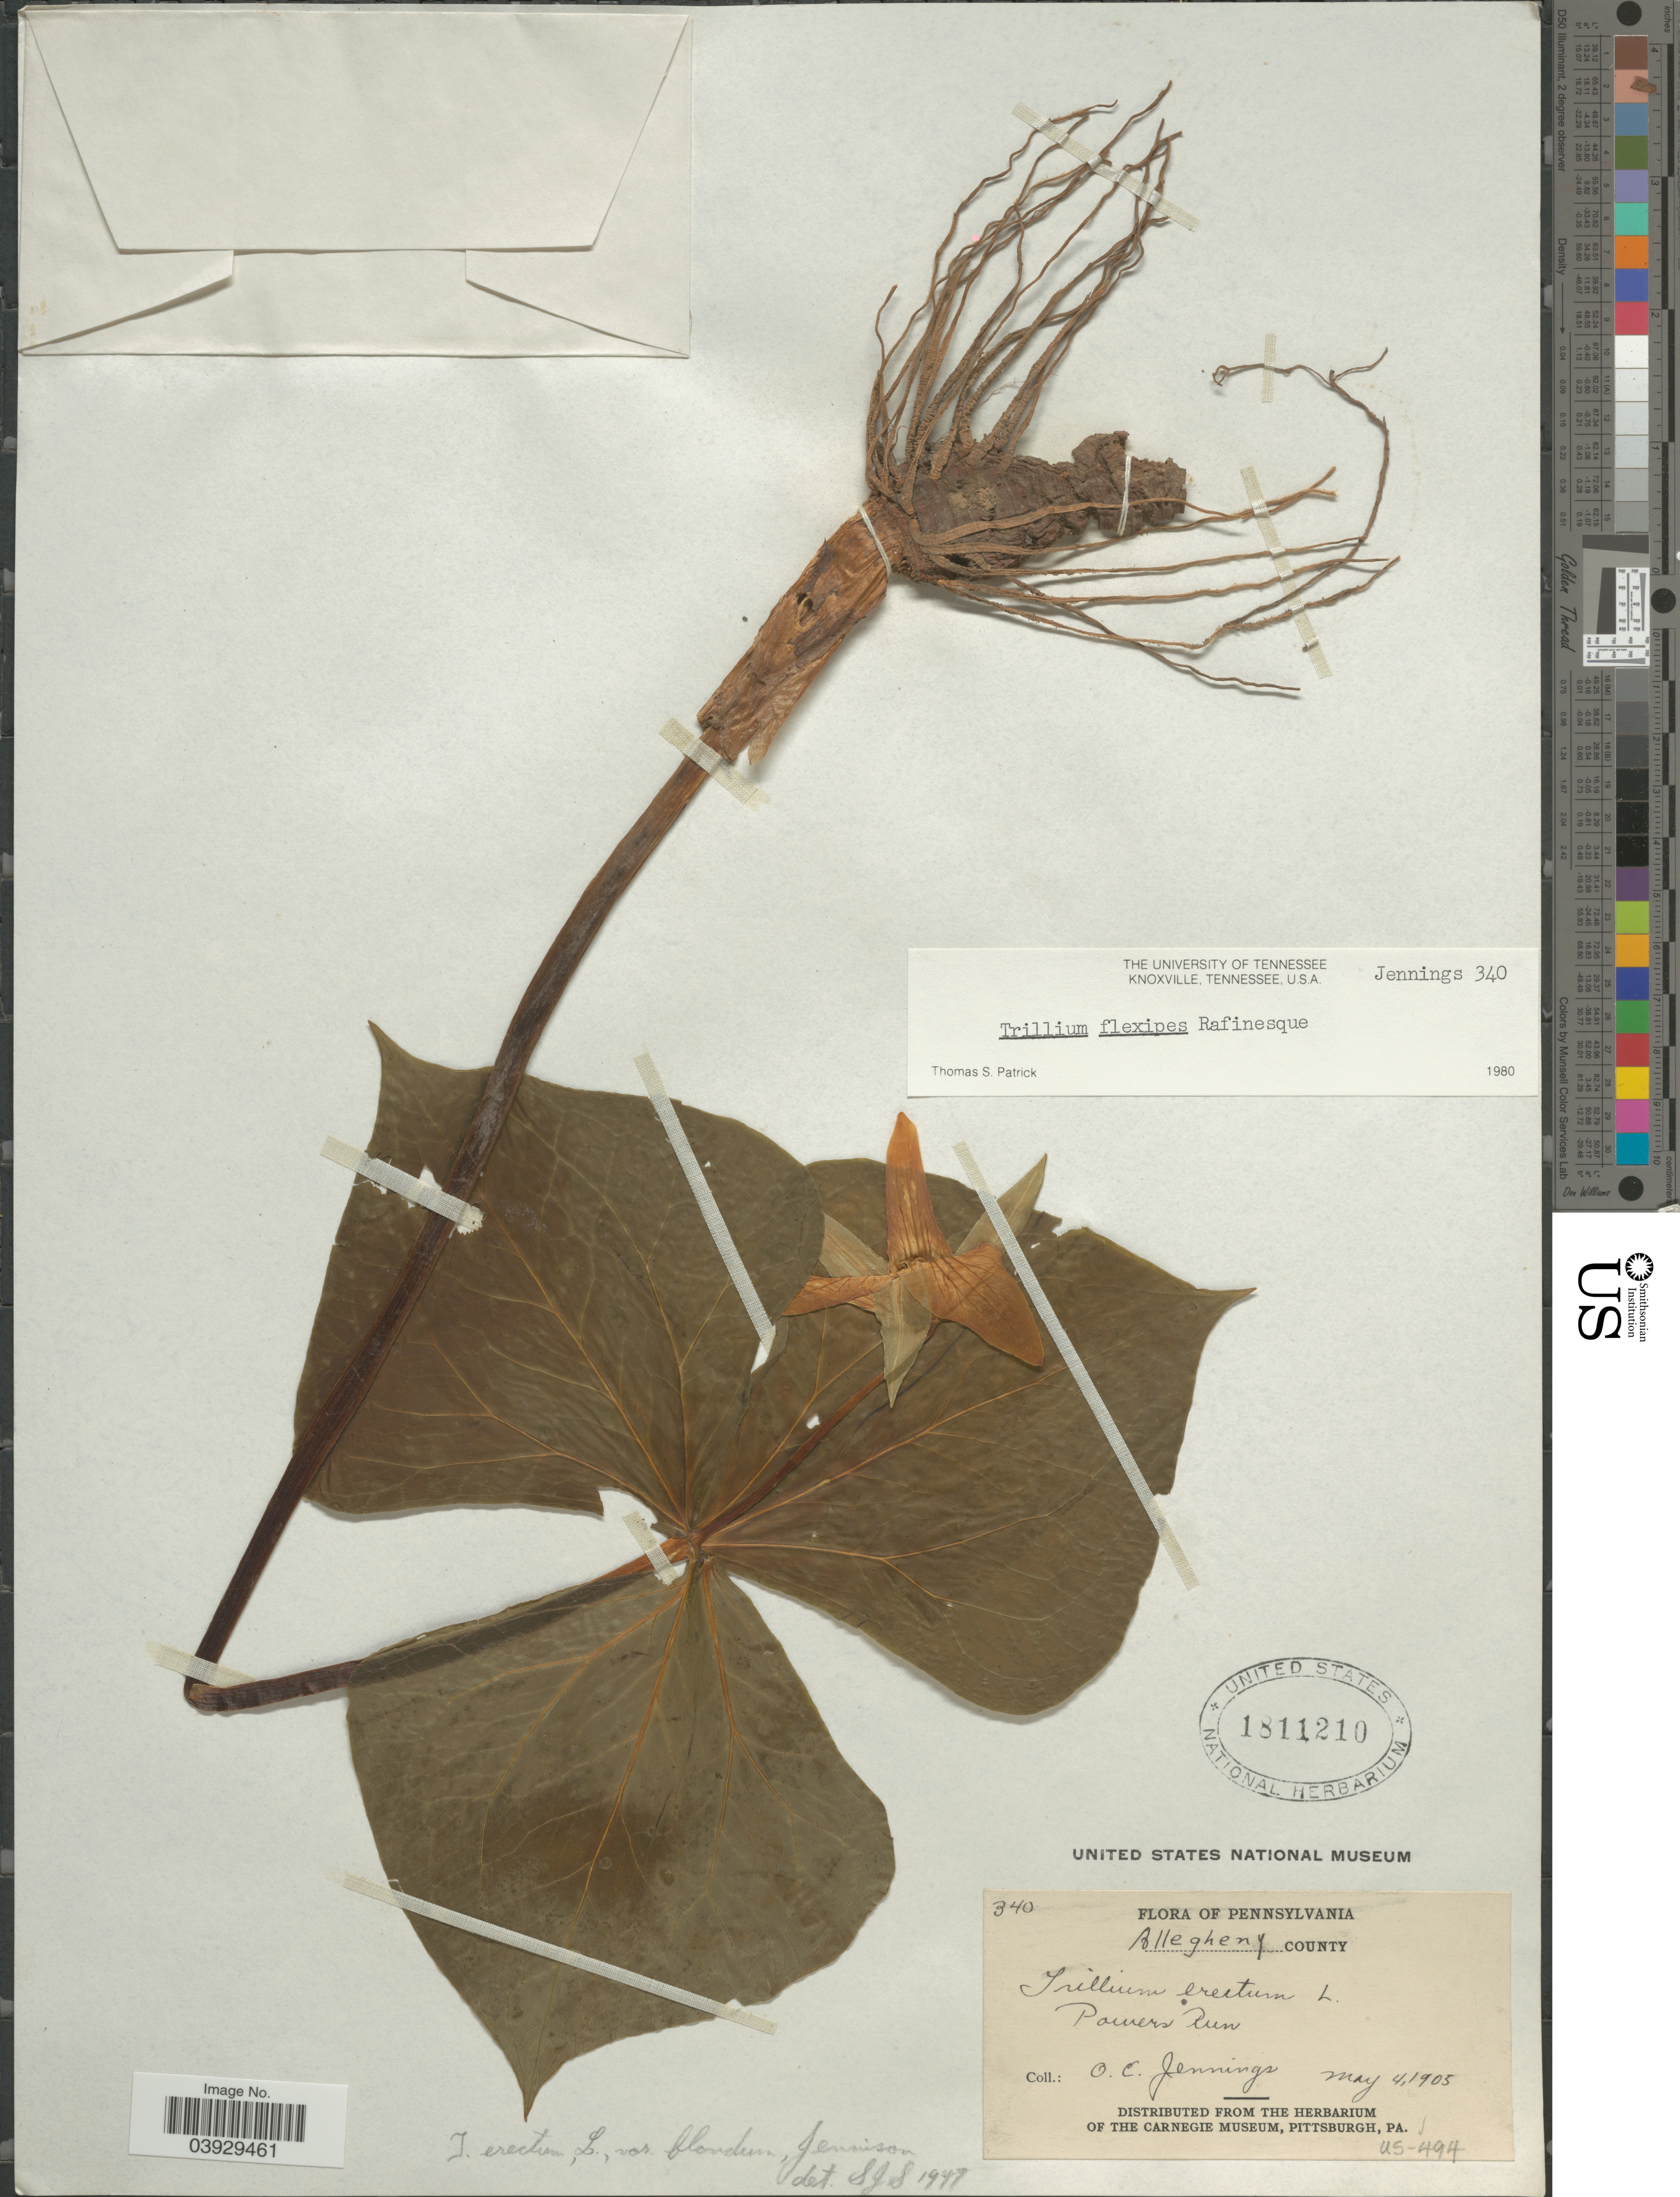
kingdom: Plantae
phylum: Tracheophyta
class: Liliopsida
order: Liliales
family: Melanthiaceae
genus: Trillium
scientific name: Trillium flexipes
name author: Raf.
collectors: O. E. Jennings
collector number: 340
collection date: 1905-05-04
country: United States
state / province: Pennsylvania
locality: Allegheny County. Powers Run.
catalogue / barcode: US 1811210